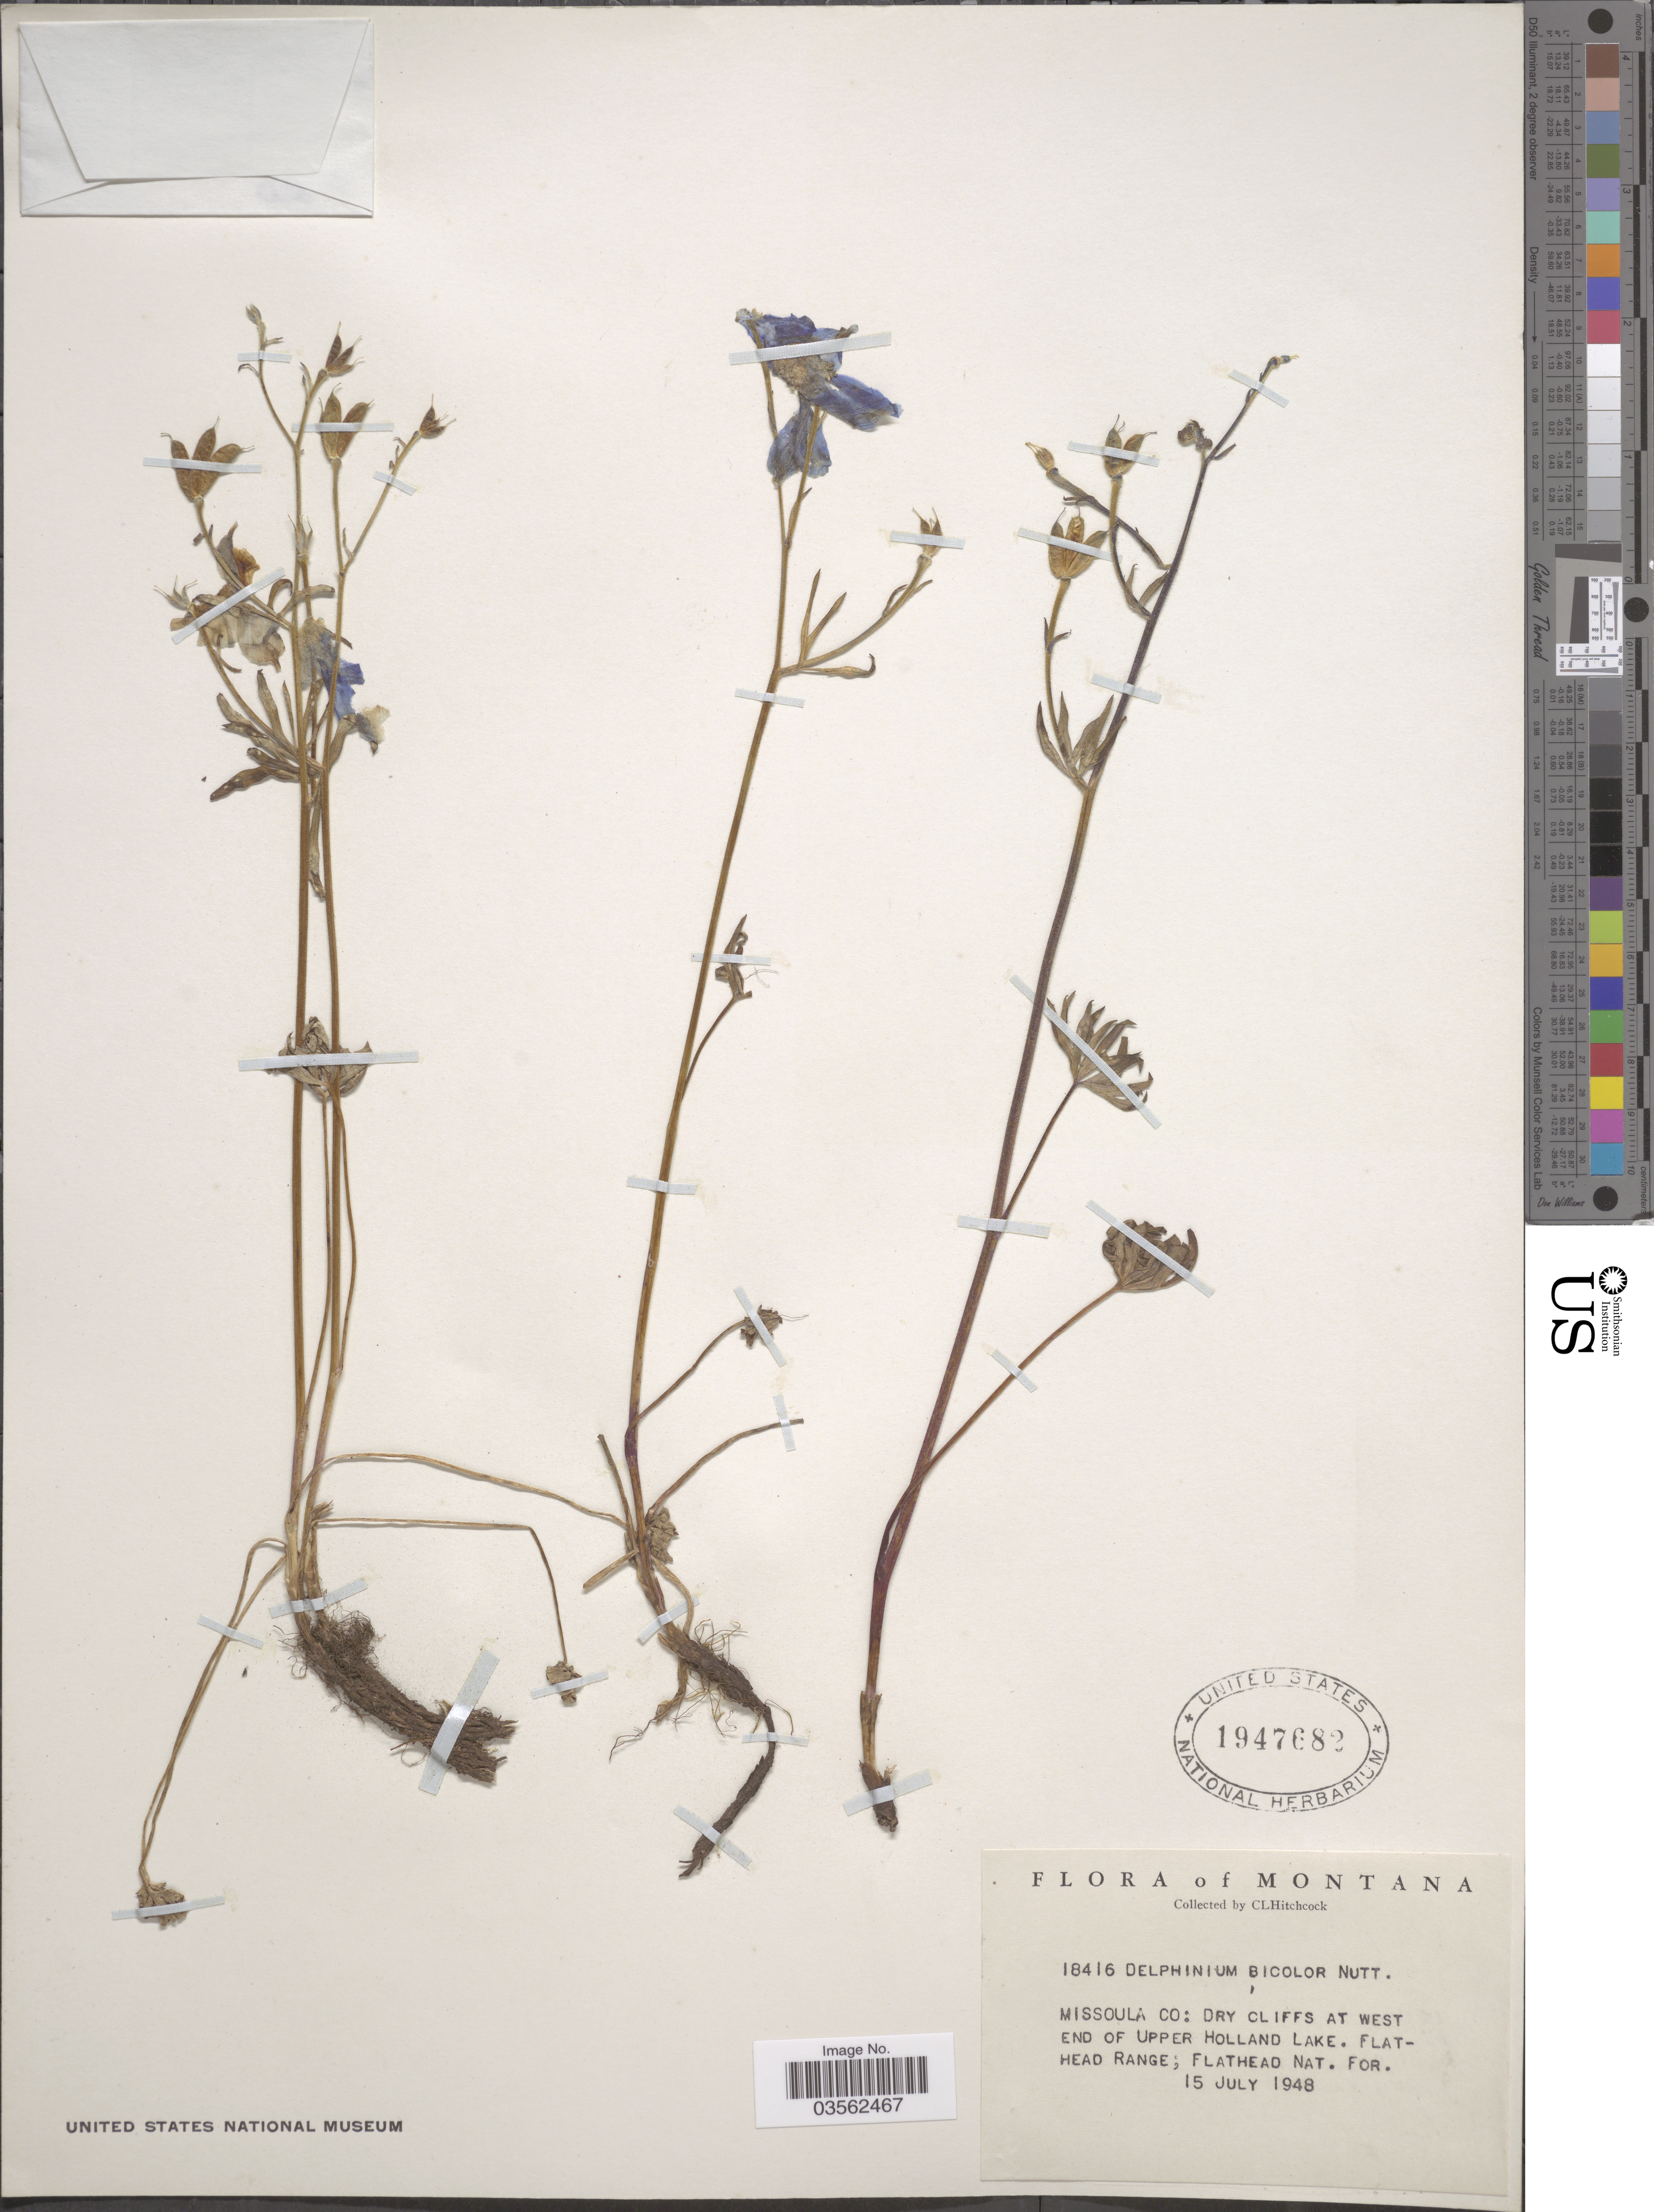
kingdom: Plantae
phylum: Tracheophyta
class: Magnoliopsida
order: Ranunculales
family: Ranunculaceae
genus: Delphinium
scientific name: Delphinium bicolor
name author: Nutt.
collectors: C. L. Hitchcock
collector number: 18416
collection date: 1948-07-15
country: United States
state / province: Montana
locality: Missoula Co: west end of Upper Holland Lake. Flathead Range; Flathead Nat. For.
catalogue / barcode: US 1947682